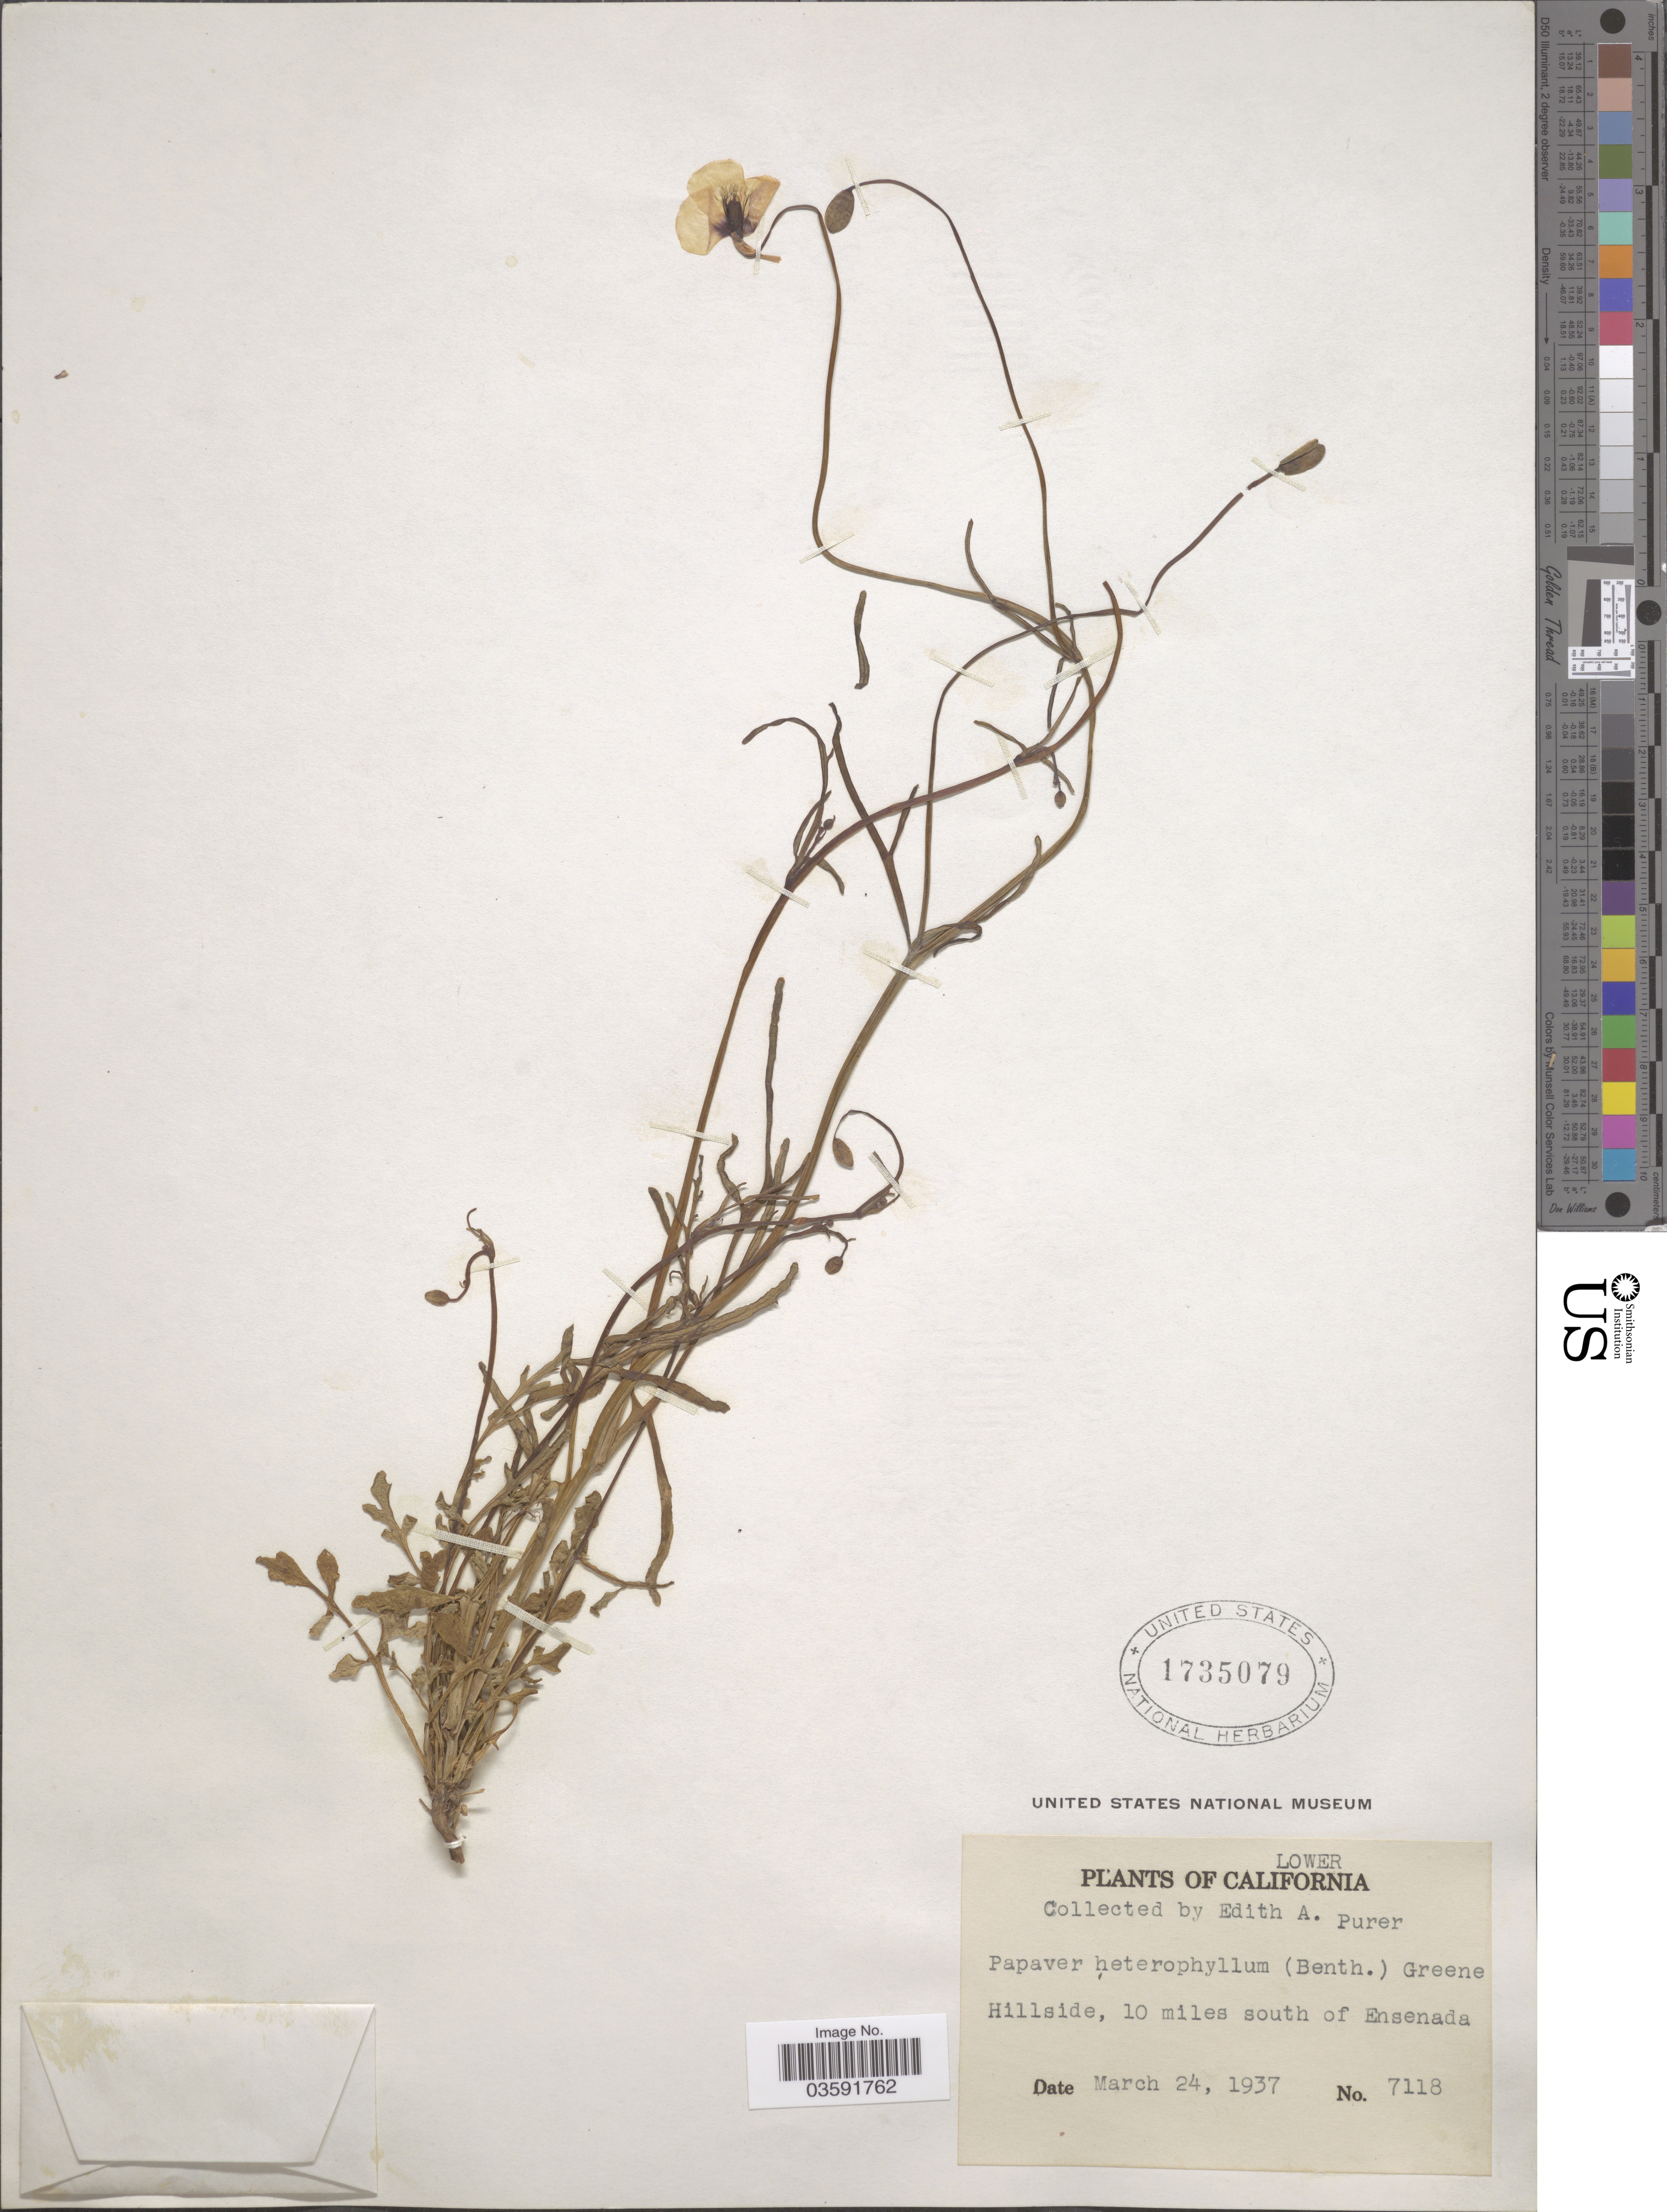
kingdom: Plantae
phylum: Tracheophyta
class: Magnoliopsida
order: Ranunculales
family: Papaveraceae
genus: Papaver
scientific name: Papaver heterophyllum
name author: (Benth.) Greene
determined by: Strong, M. T., (US), Smithsonian Institution - National Museum of Natural History (UNITED STATES)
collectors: E. Purer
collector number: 7118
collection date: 1937-03-24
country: Mexico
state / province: Baja California Norte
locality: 10 miles south of Ensenada. Lower California.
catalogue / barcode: US 1735079